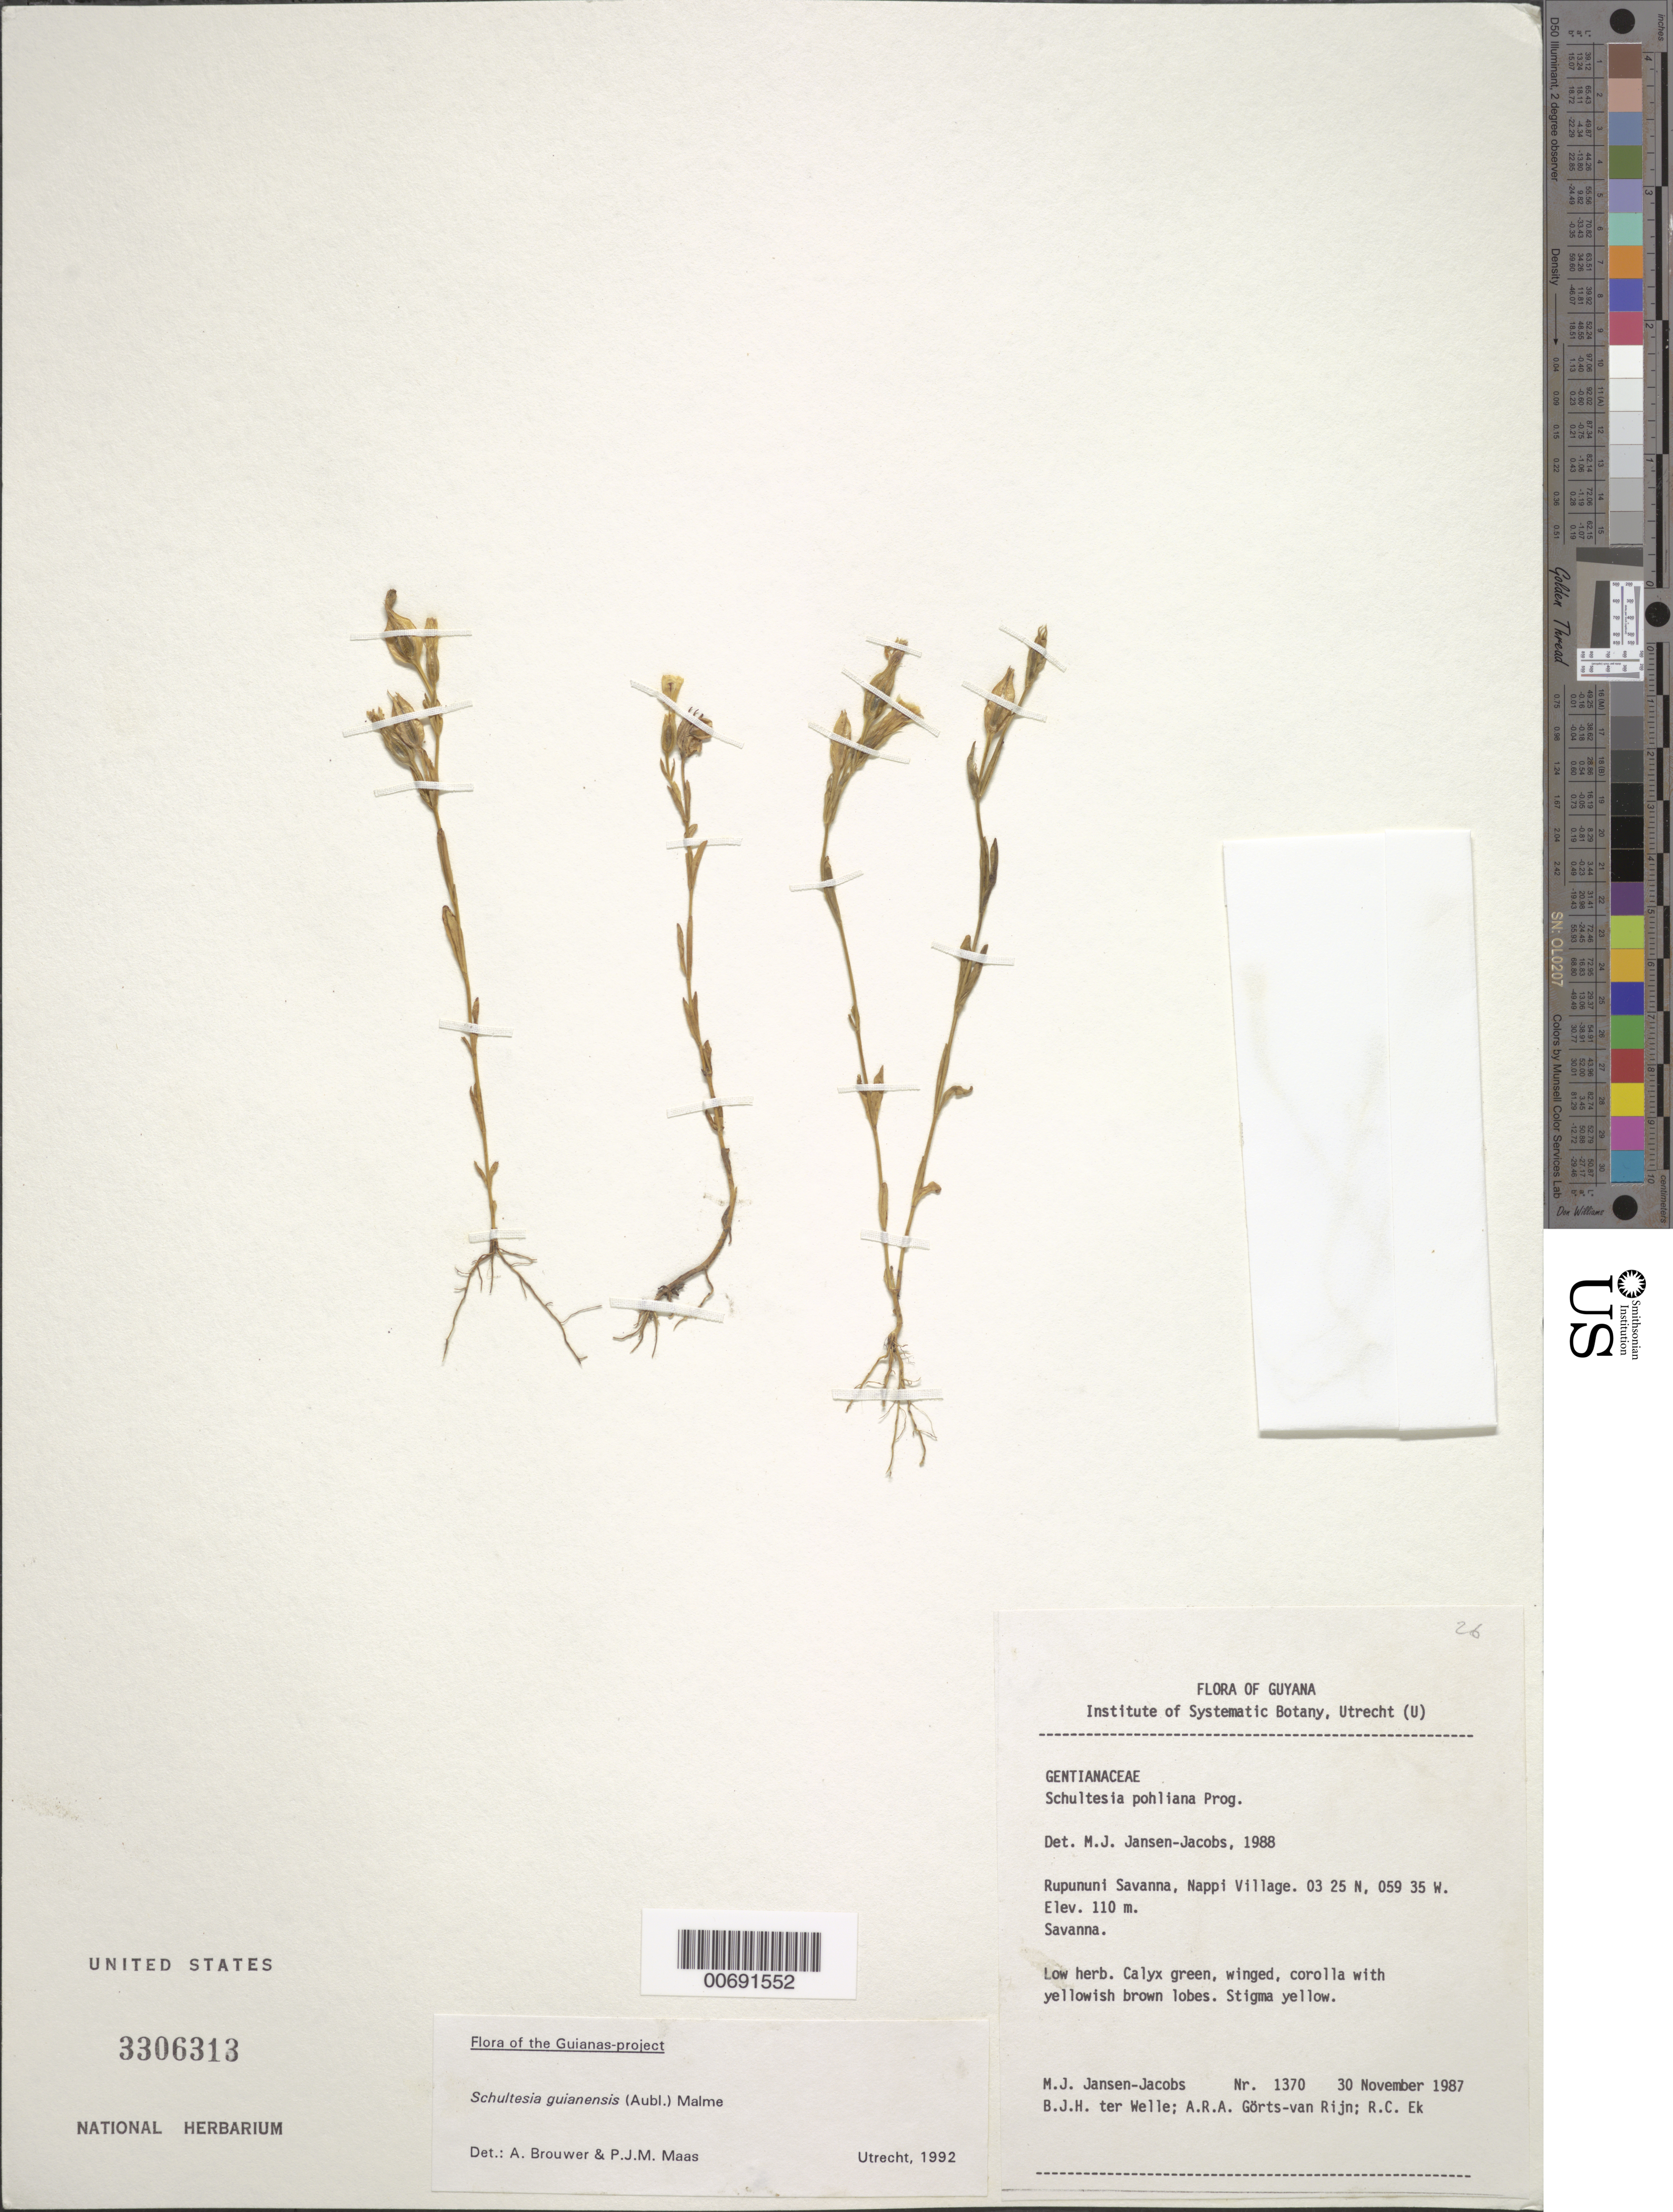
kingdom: Plantae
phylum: Tracheophyta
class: Magnoliopsida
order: Gentianales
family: Gentianaceae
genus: Schultesia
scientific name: Schultesia pohliana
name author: Progel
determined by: Jansen-Jacobs, M. J., (U), Nationaal Herbarium Nederland, Utrecht University branch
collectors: M. J. Jansen-Jacobs, B. Welle, A. .R. A. Görts-van Rijn & R. C. Ek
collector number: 1370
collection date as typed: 30-Nov-87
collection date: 1987-11-30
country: Guyana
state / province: U. Takutu-U. Essequibo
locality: Nappi Village, Rupununi Savanna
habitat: Savanna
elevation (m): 110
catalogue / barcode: US 3306313